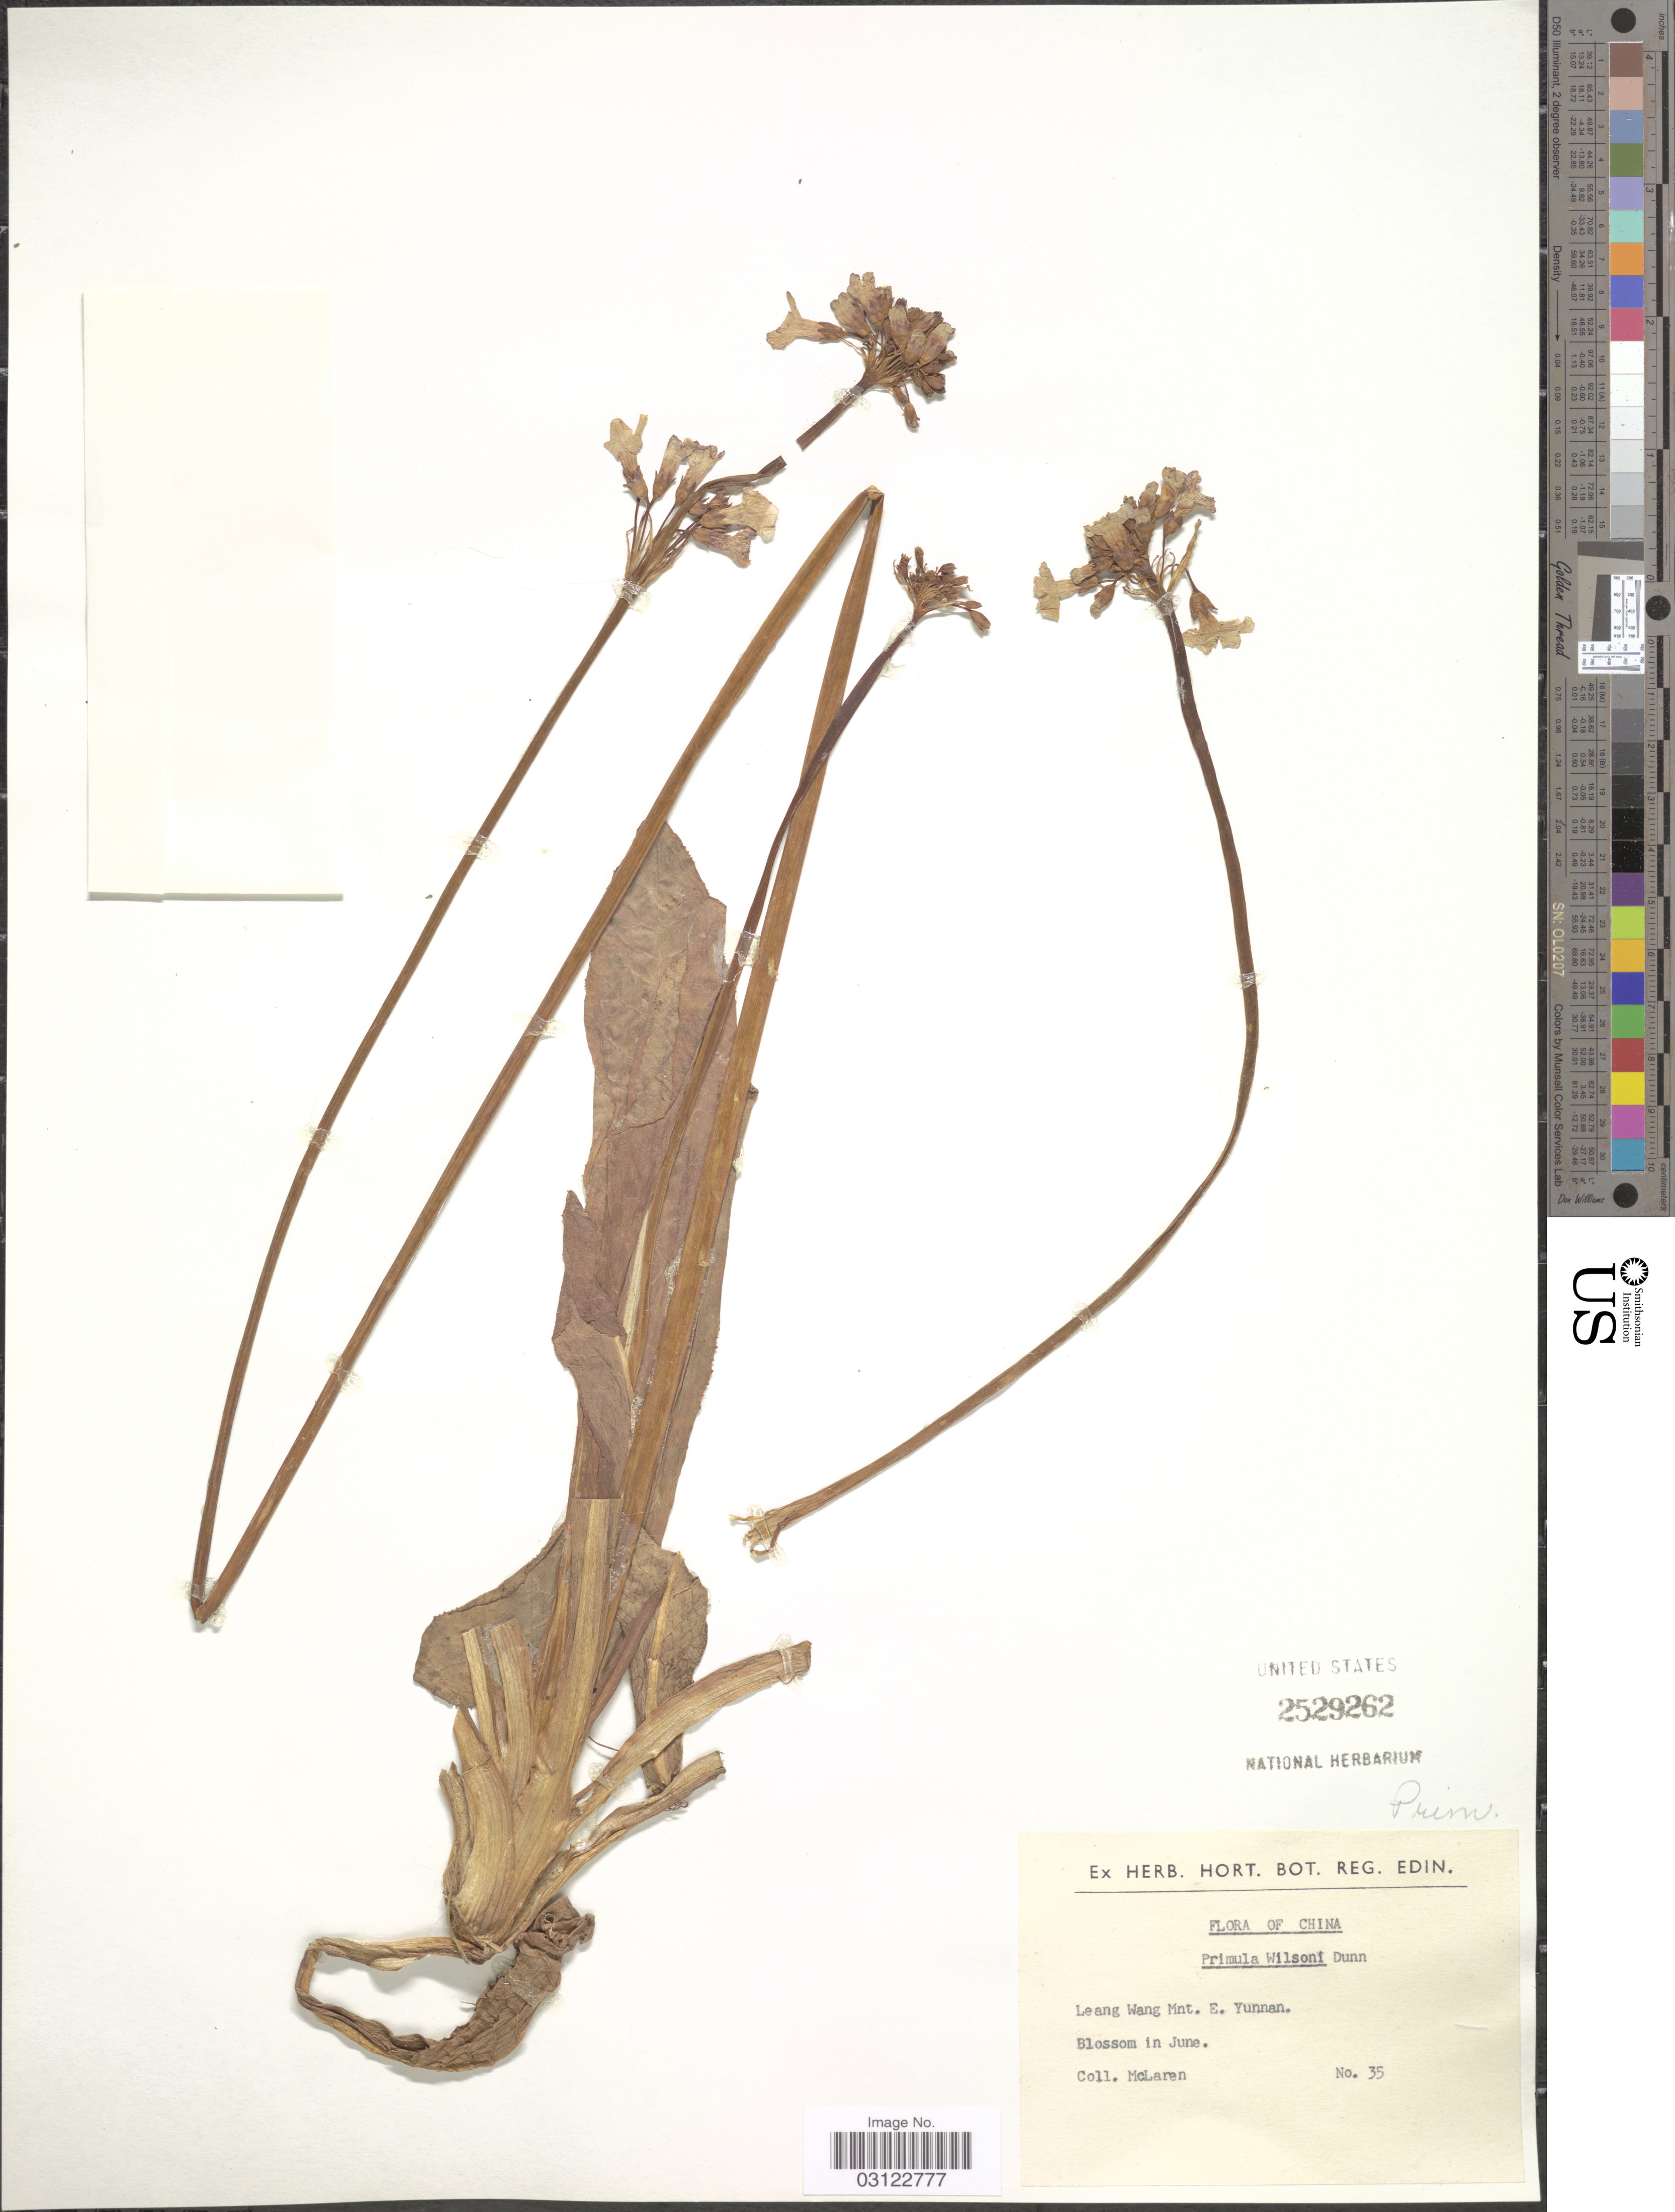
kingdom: Plantae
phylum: Tracheophyta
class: Magnoliopsida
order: Ericales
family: Primulaceae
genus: Primula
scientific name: Primula wilsonii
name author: Dunn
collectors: McLaren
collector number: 35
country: China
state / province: Yunnan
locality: Leang Wang Mnt. E. Yunnan.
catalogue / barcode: US 2529262